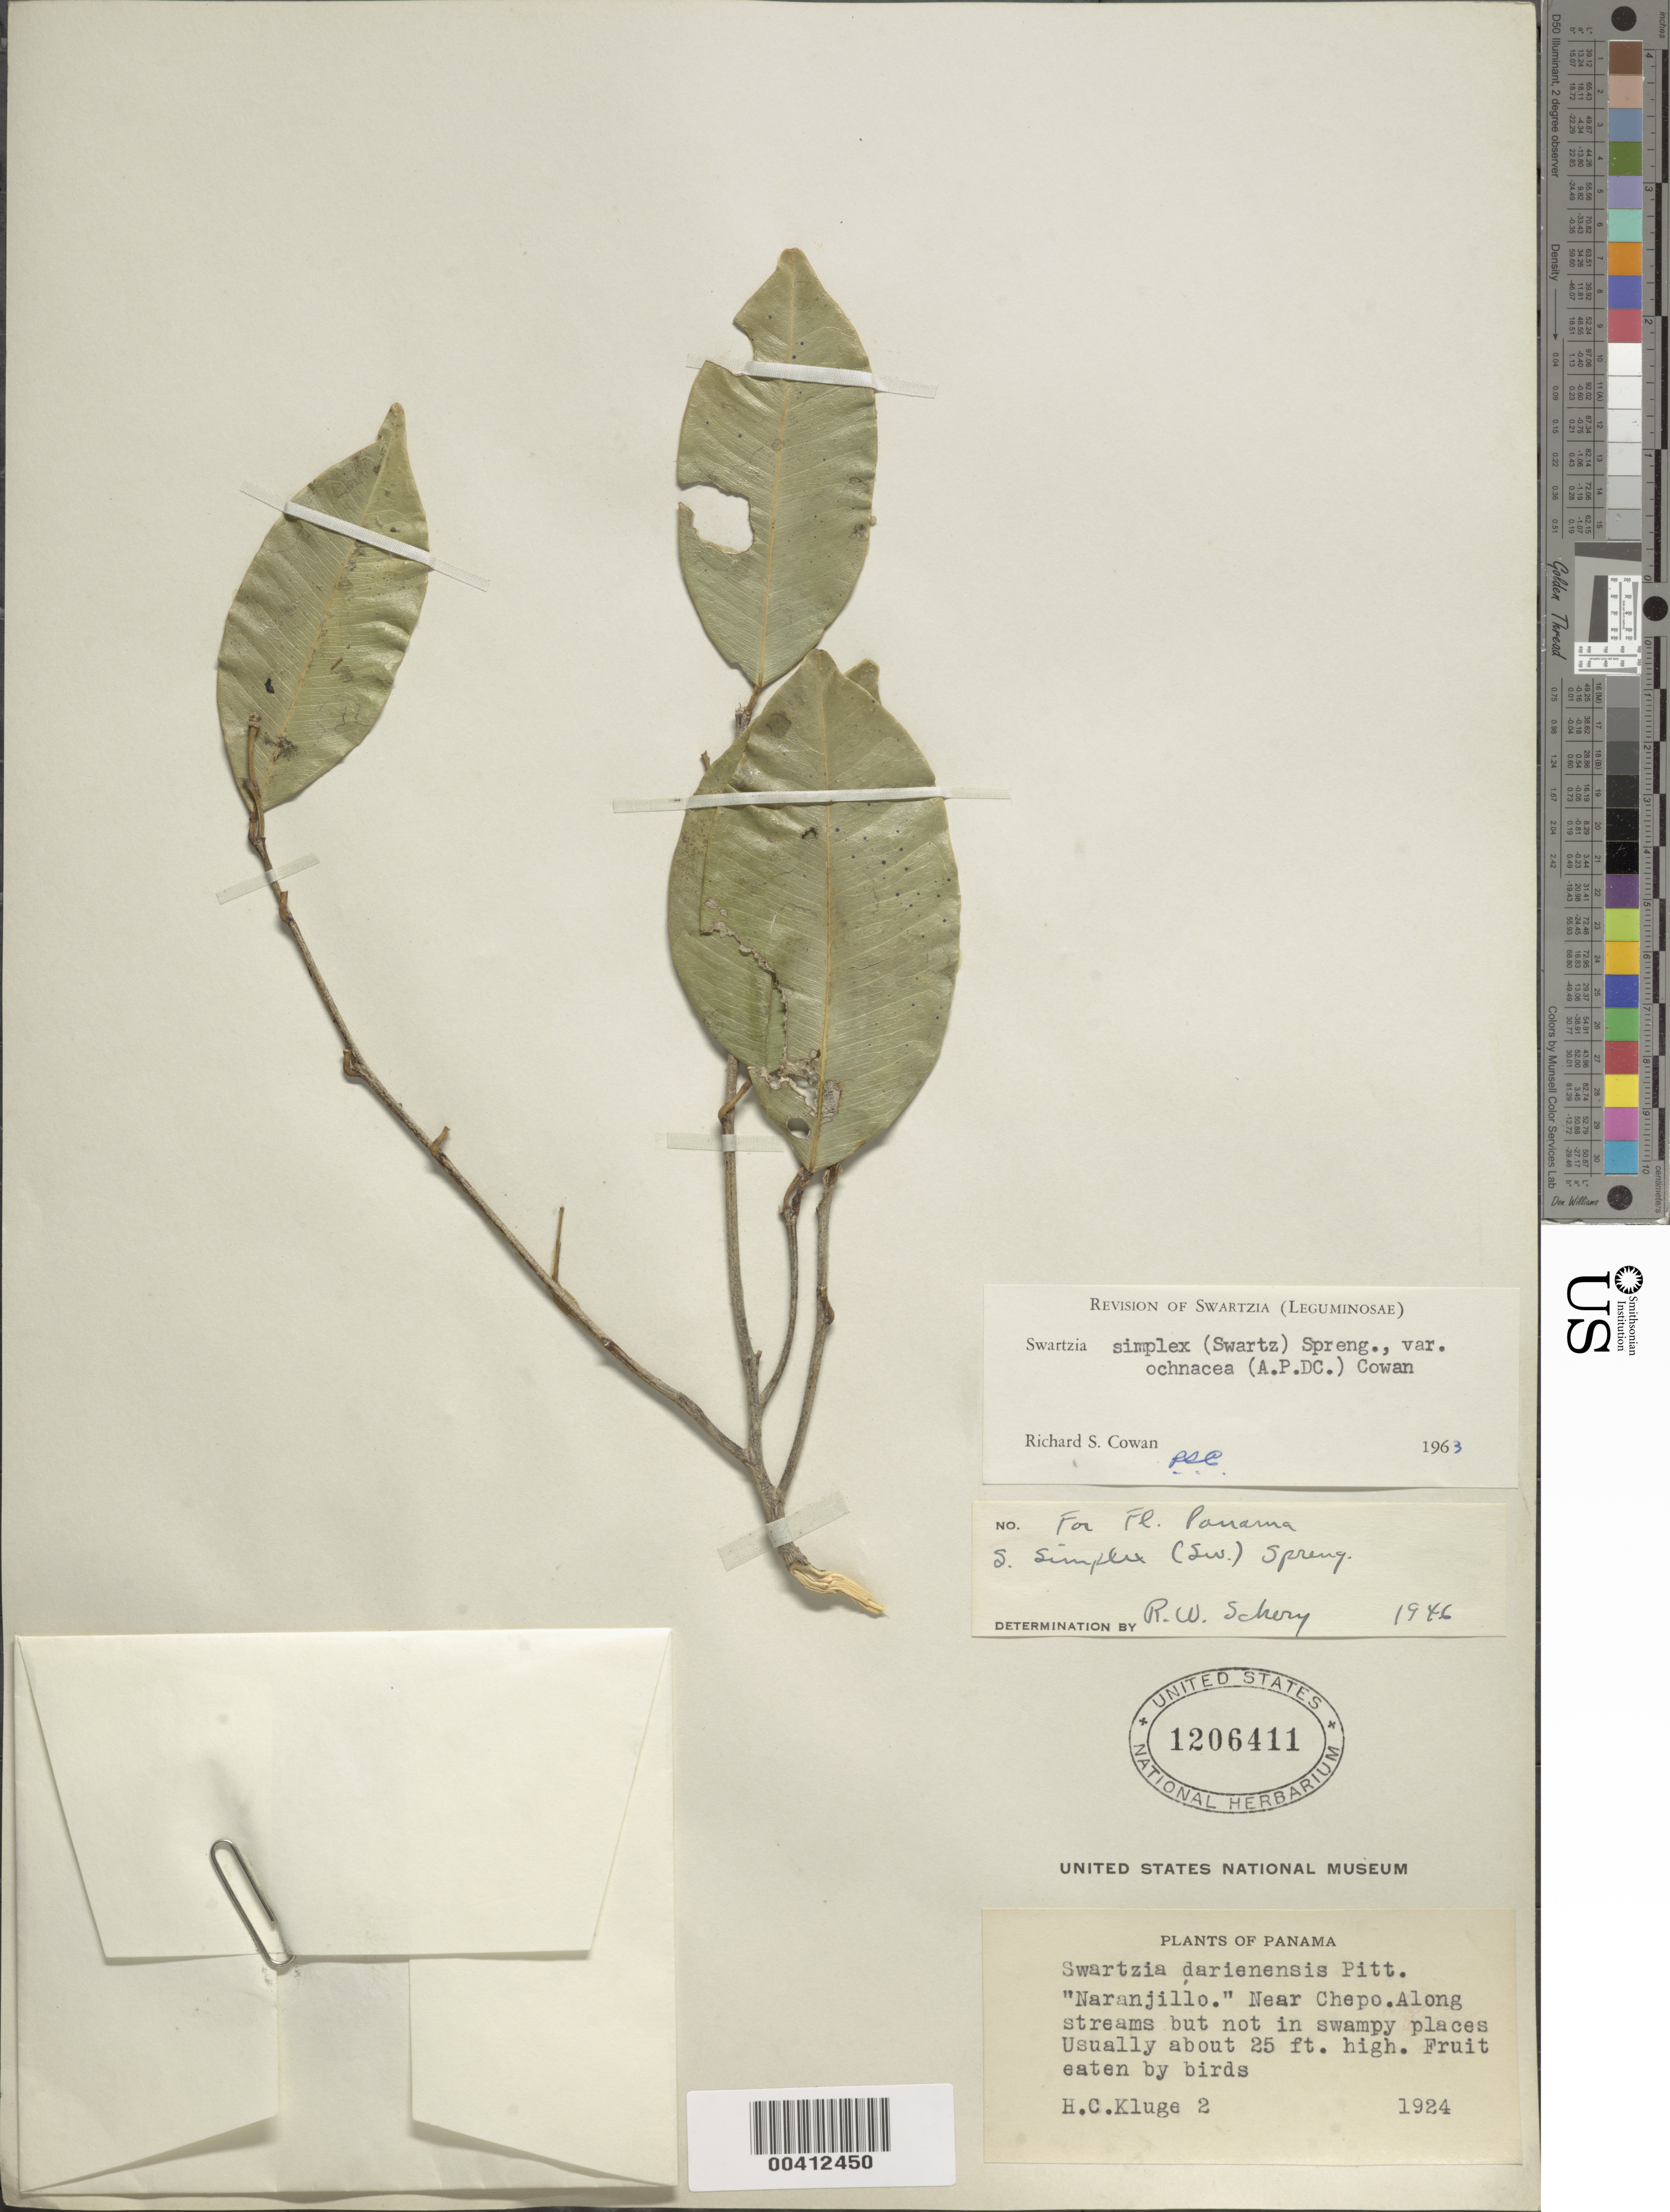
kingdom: Plantae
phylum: Tracheophyta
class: Magnoliopsida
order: Fabales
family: Fabaceae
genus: Swartzia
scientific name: Swartzia simplex var. ochnacea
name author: (DC.) R.S. Cowan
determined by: Cowan, R. S.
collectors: H. C. Kluge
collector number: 2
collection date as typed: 1924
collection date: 1924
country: Panama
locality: Near Chepo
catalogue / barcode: US 1206411